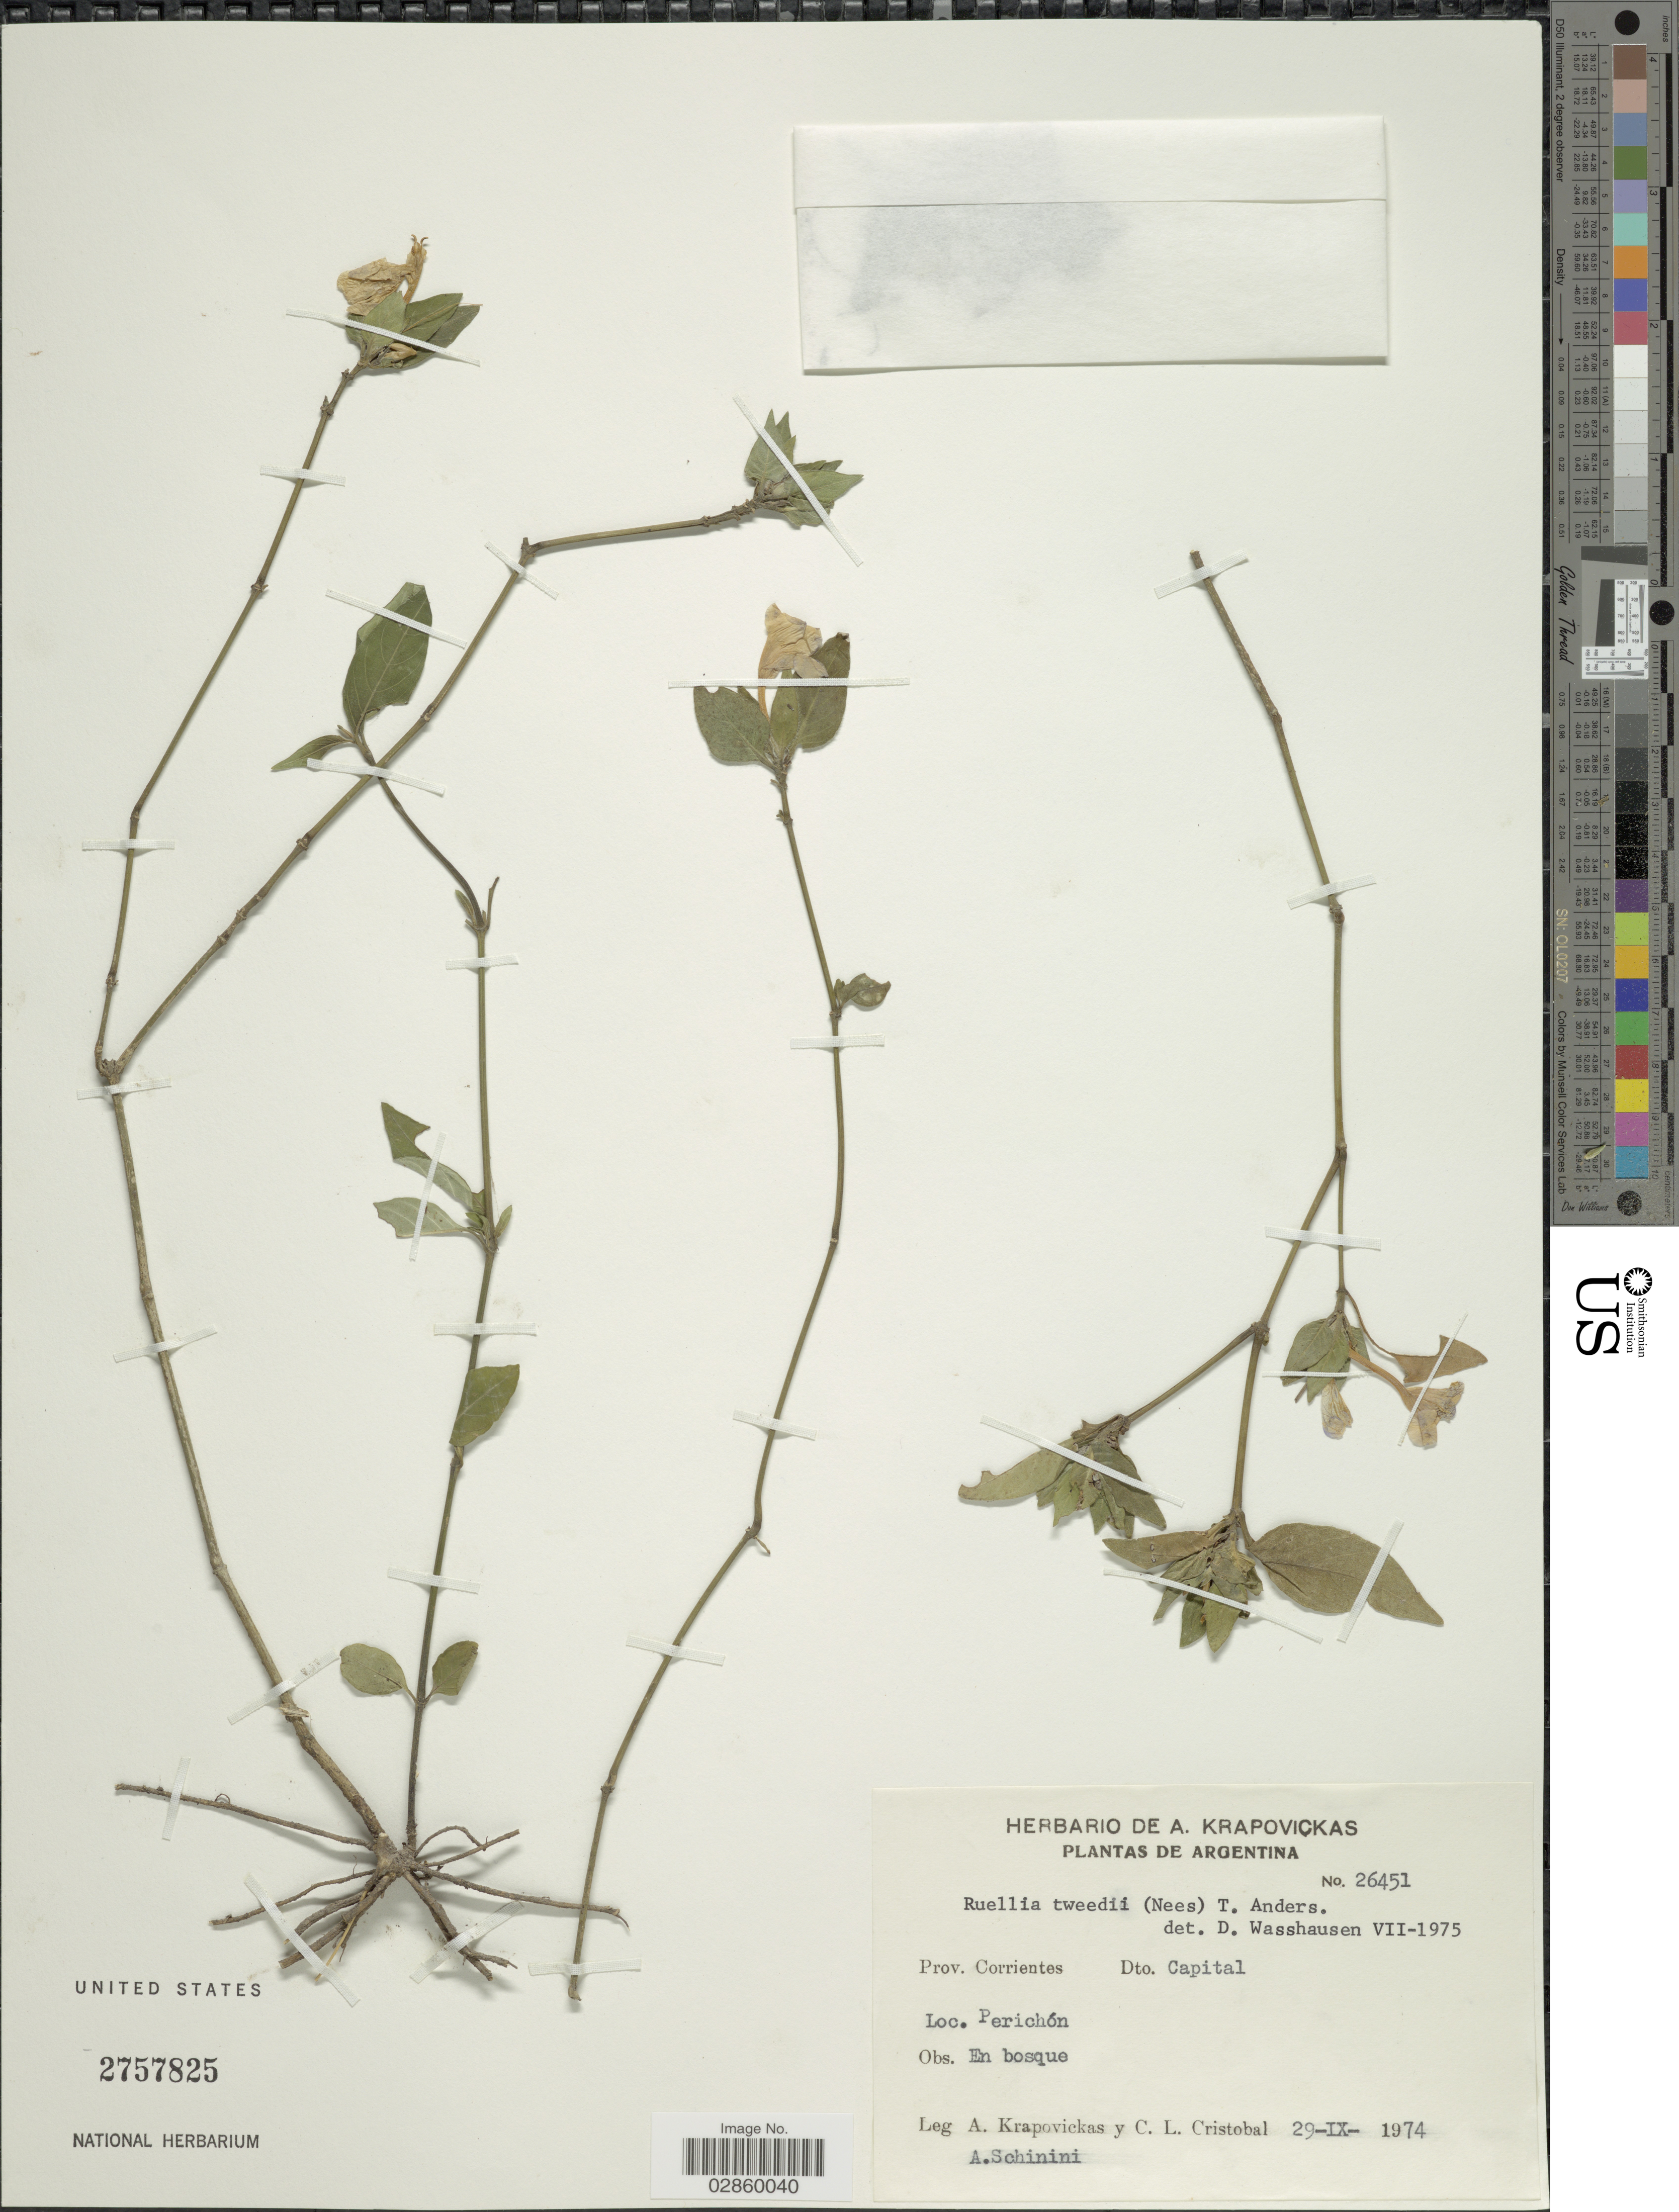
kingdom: Plantae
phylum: Tracheophyta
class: Magnoliopsida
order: Lamiales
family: Acanthaceae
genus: Ruellia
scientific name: Ruellia erythropus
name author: (Nees) Lindau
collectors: A. Krapovickas, C. L. Cristóbal & A. Schinini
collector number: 26451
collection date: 1974-09-29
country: Argentina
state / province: Corrientes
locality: Dto. Capital, Perichón.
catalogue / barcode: US 2757825